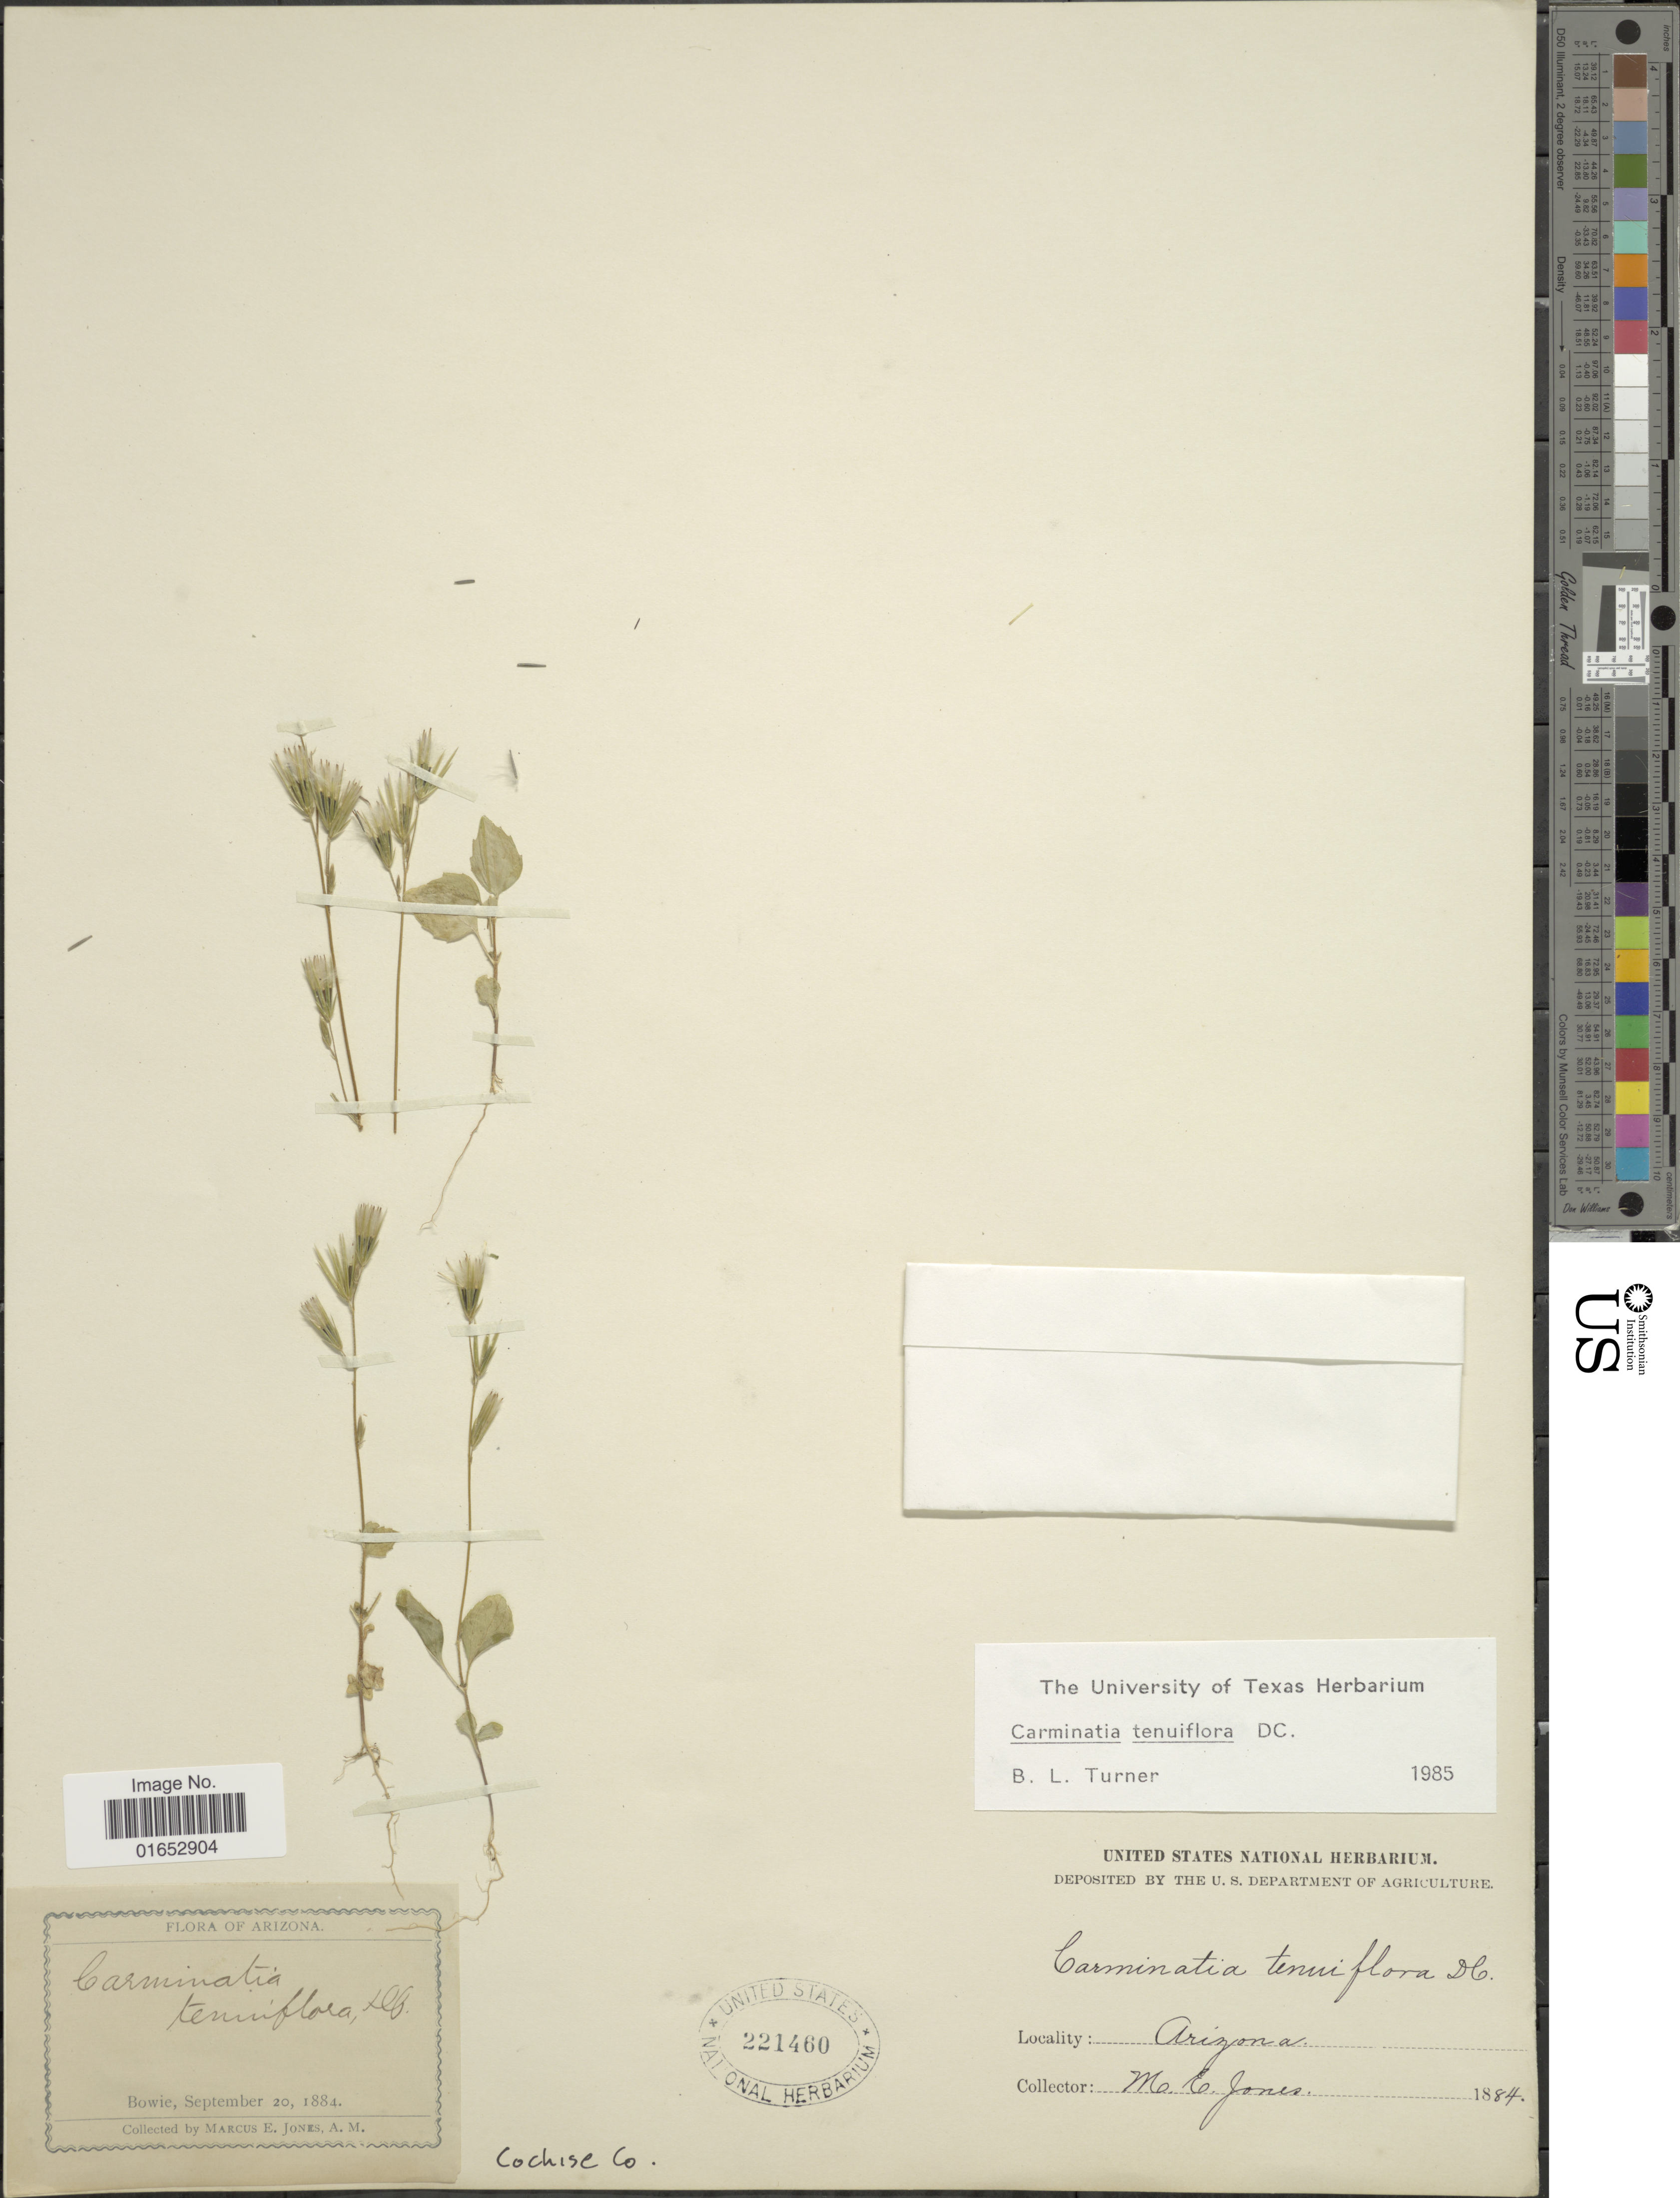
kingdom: Plantae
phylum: Tracheophyta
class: Magnoliopsida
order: Asterales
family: Asteraceae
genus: Carminatia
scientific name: Carminatia tenuiflora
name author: DC.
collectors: M. E. Jones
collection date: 1884-09-20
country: United States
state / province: Arizona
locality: Bowie, Cochise Co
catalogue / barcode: US 221460